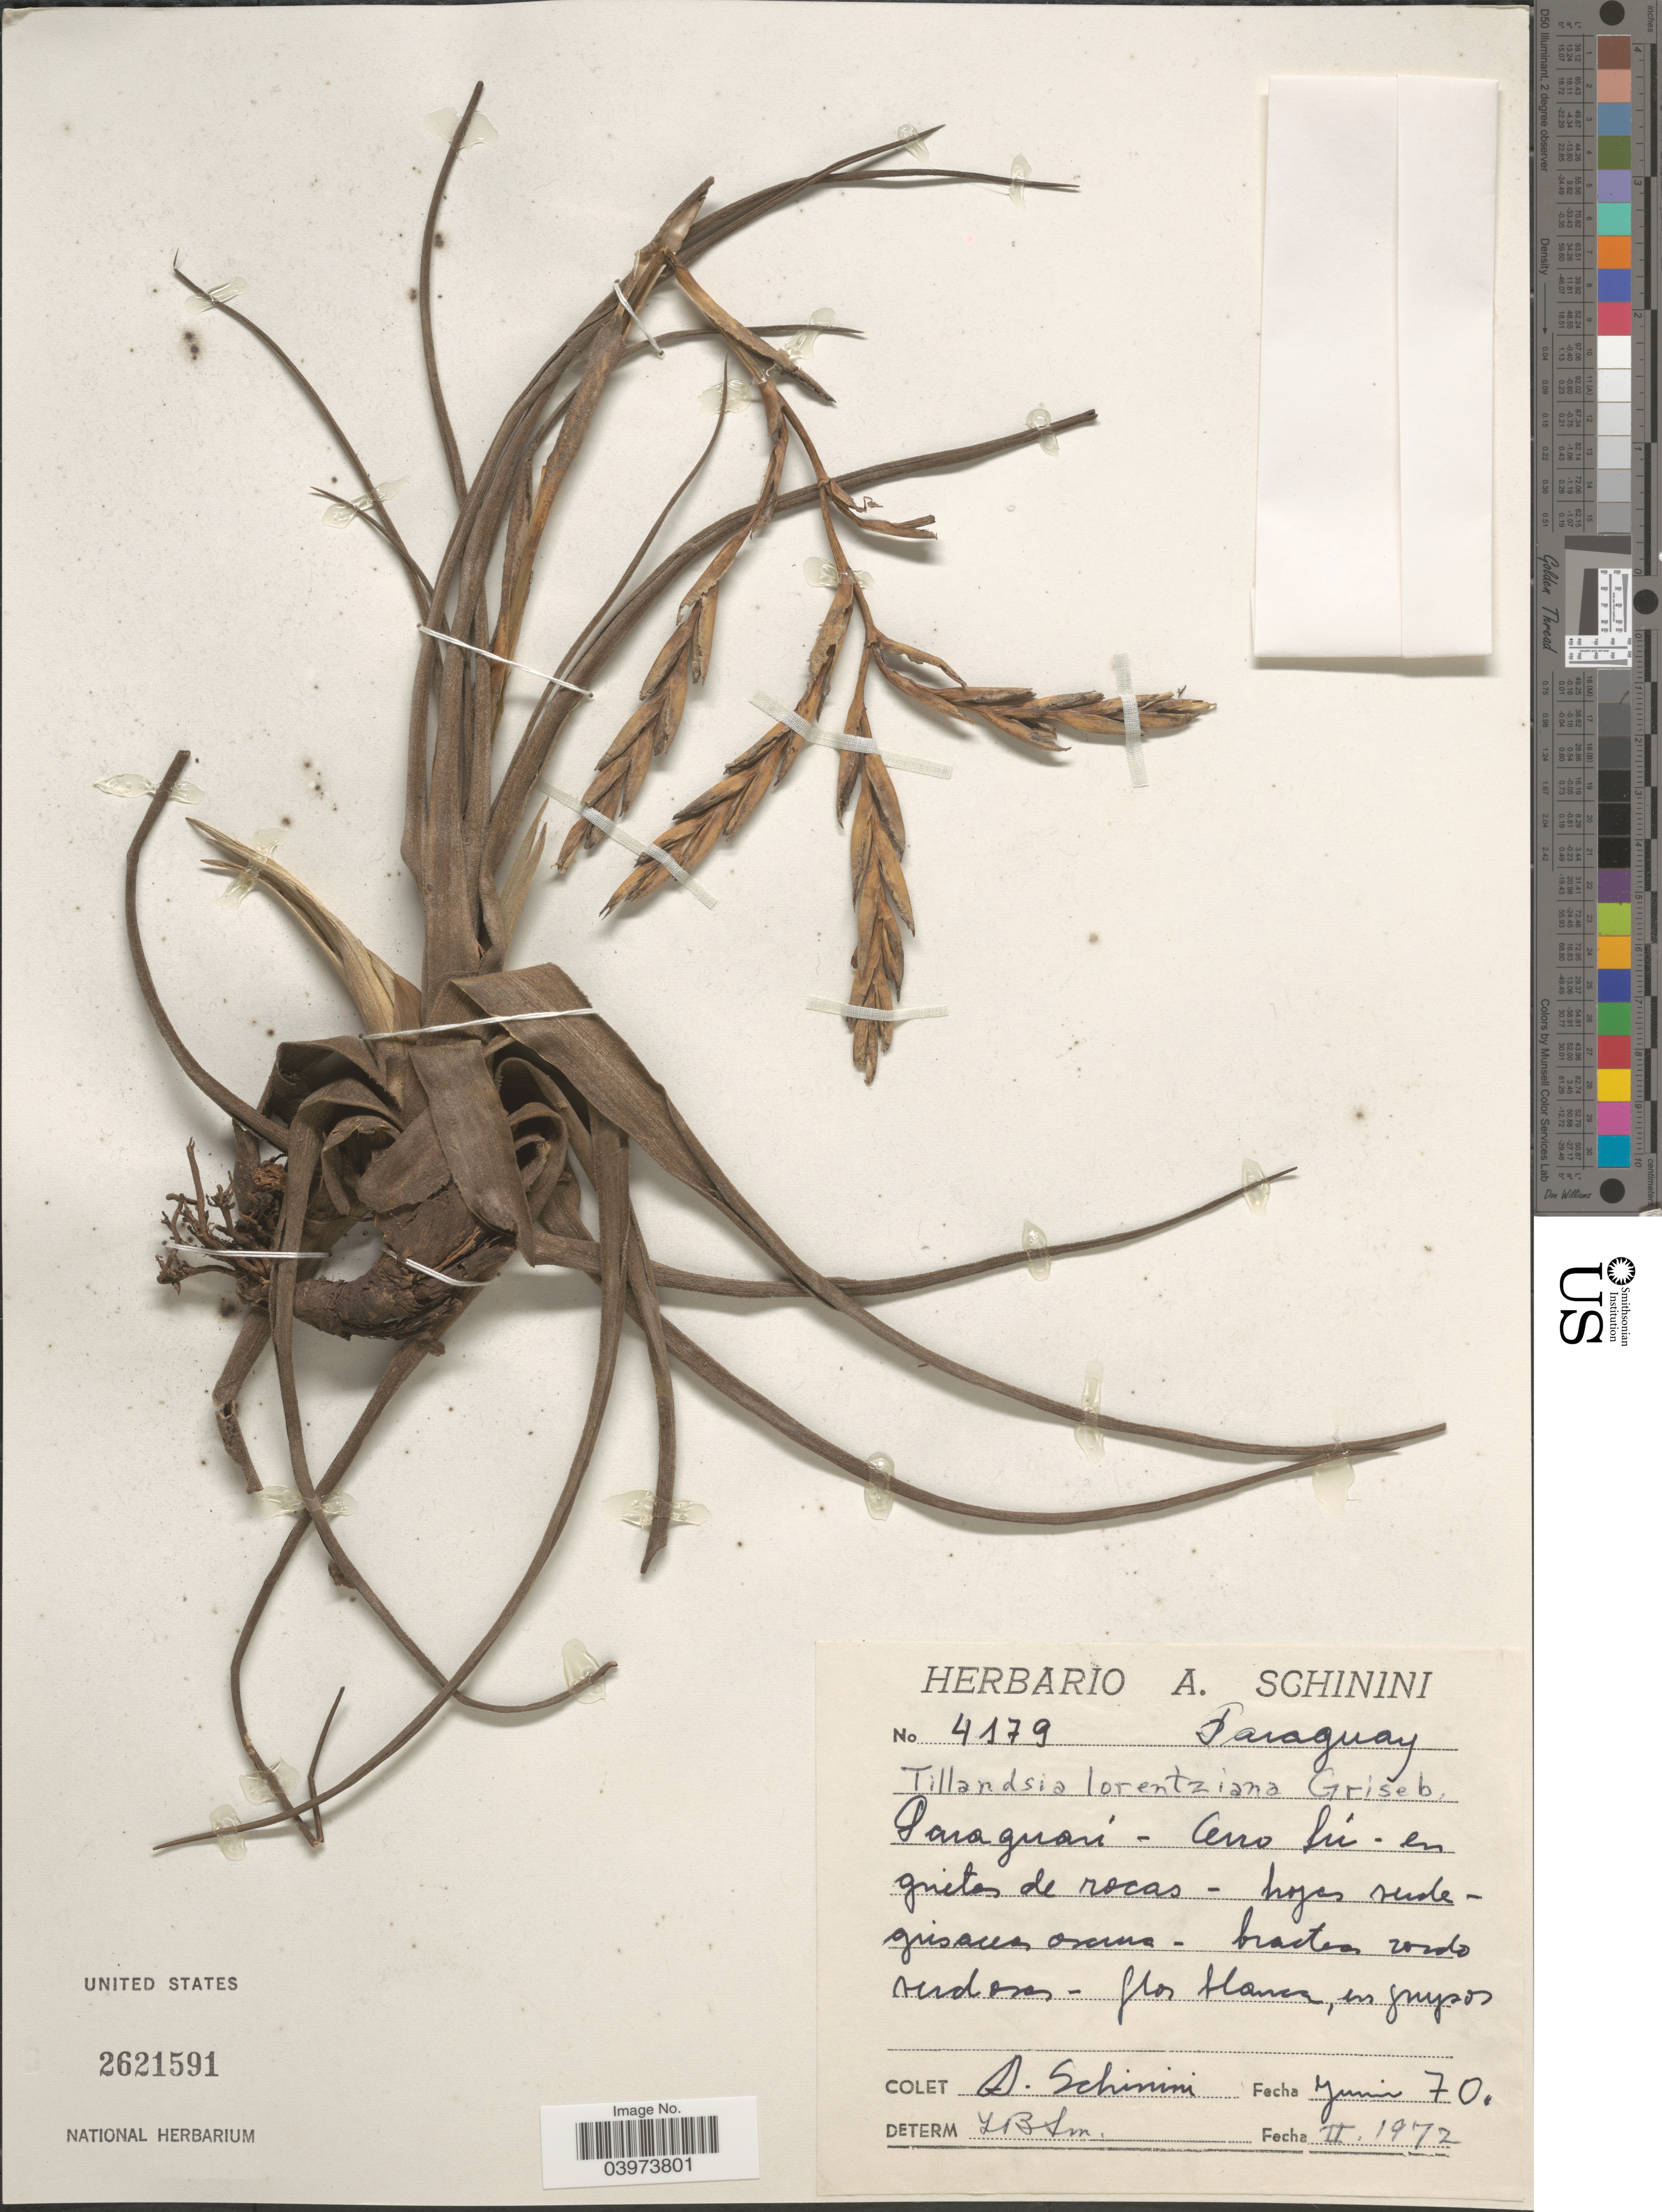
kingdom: Plantae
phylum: Tracheophyta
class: Liliopsida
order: Poales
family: Bromeliaceae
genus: Tillandsia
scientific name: Tillandsia lorentziana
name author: Griseb.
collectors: A. Schinini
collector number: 4179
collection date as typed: Transcribed d/m/y: /6/70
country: Paraguay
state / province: Paraguari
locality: Cerro Lú en quietas de rocas.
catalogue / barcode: US 2621591